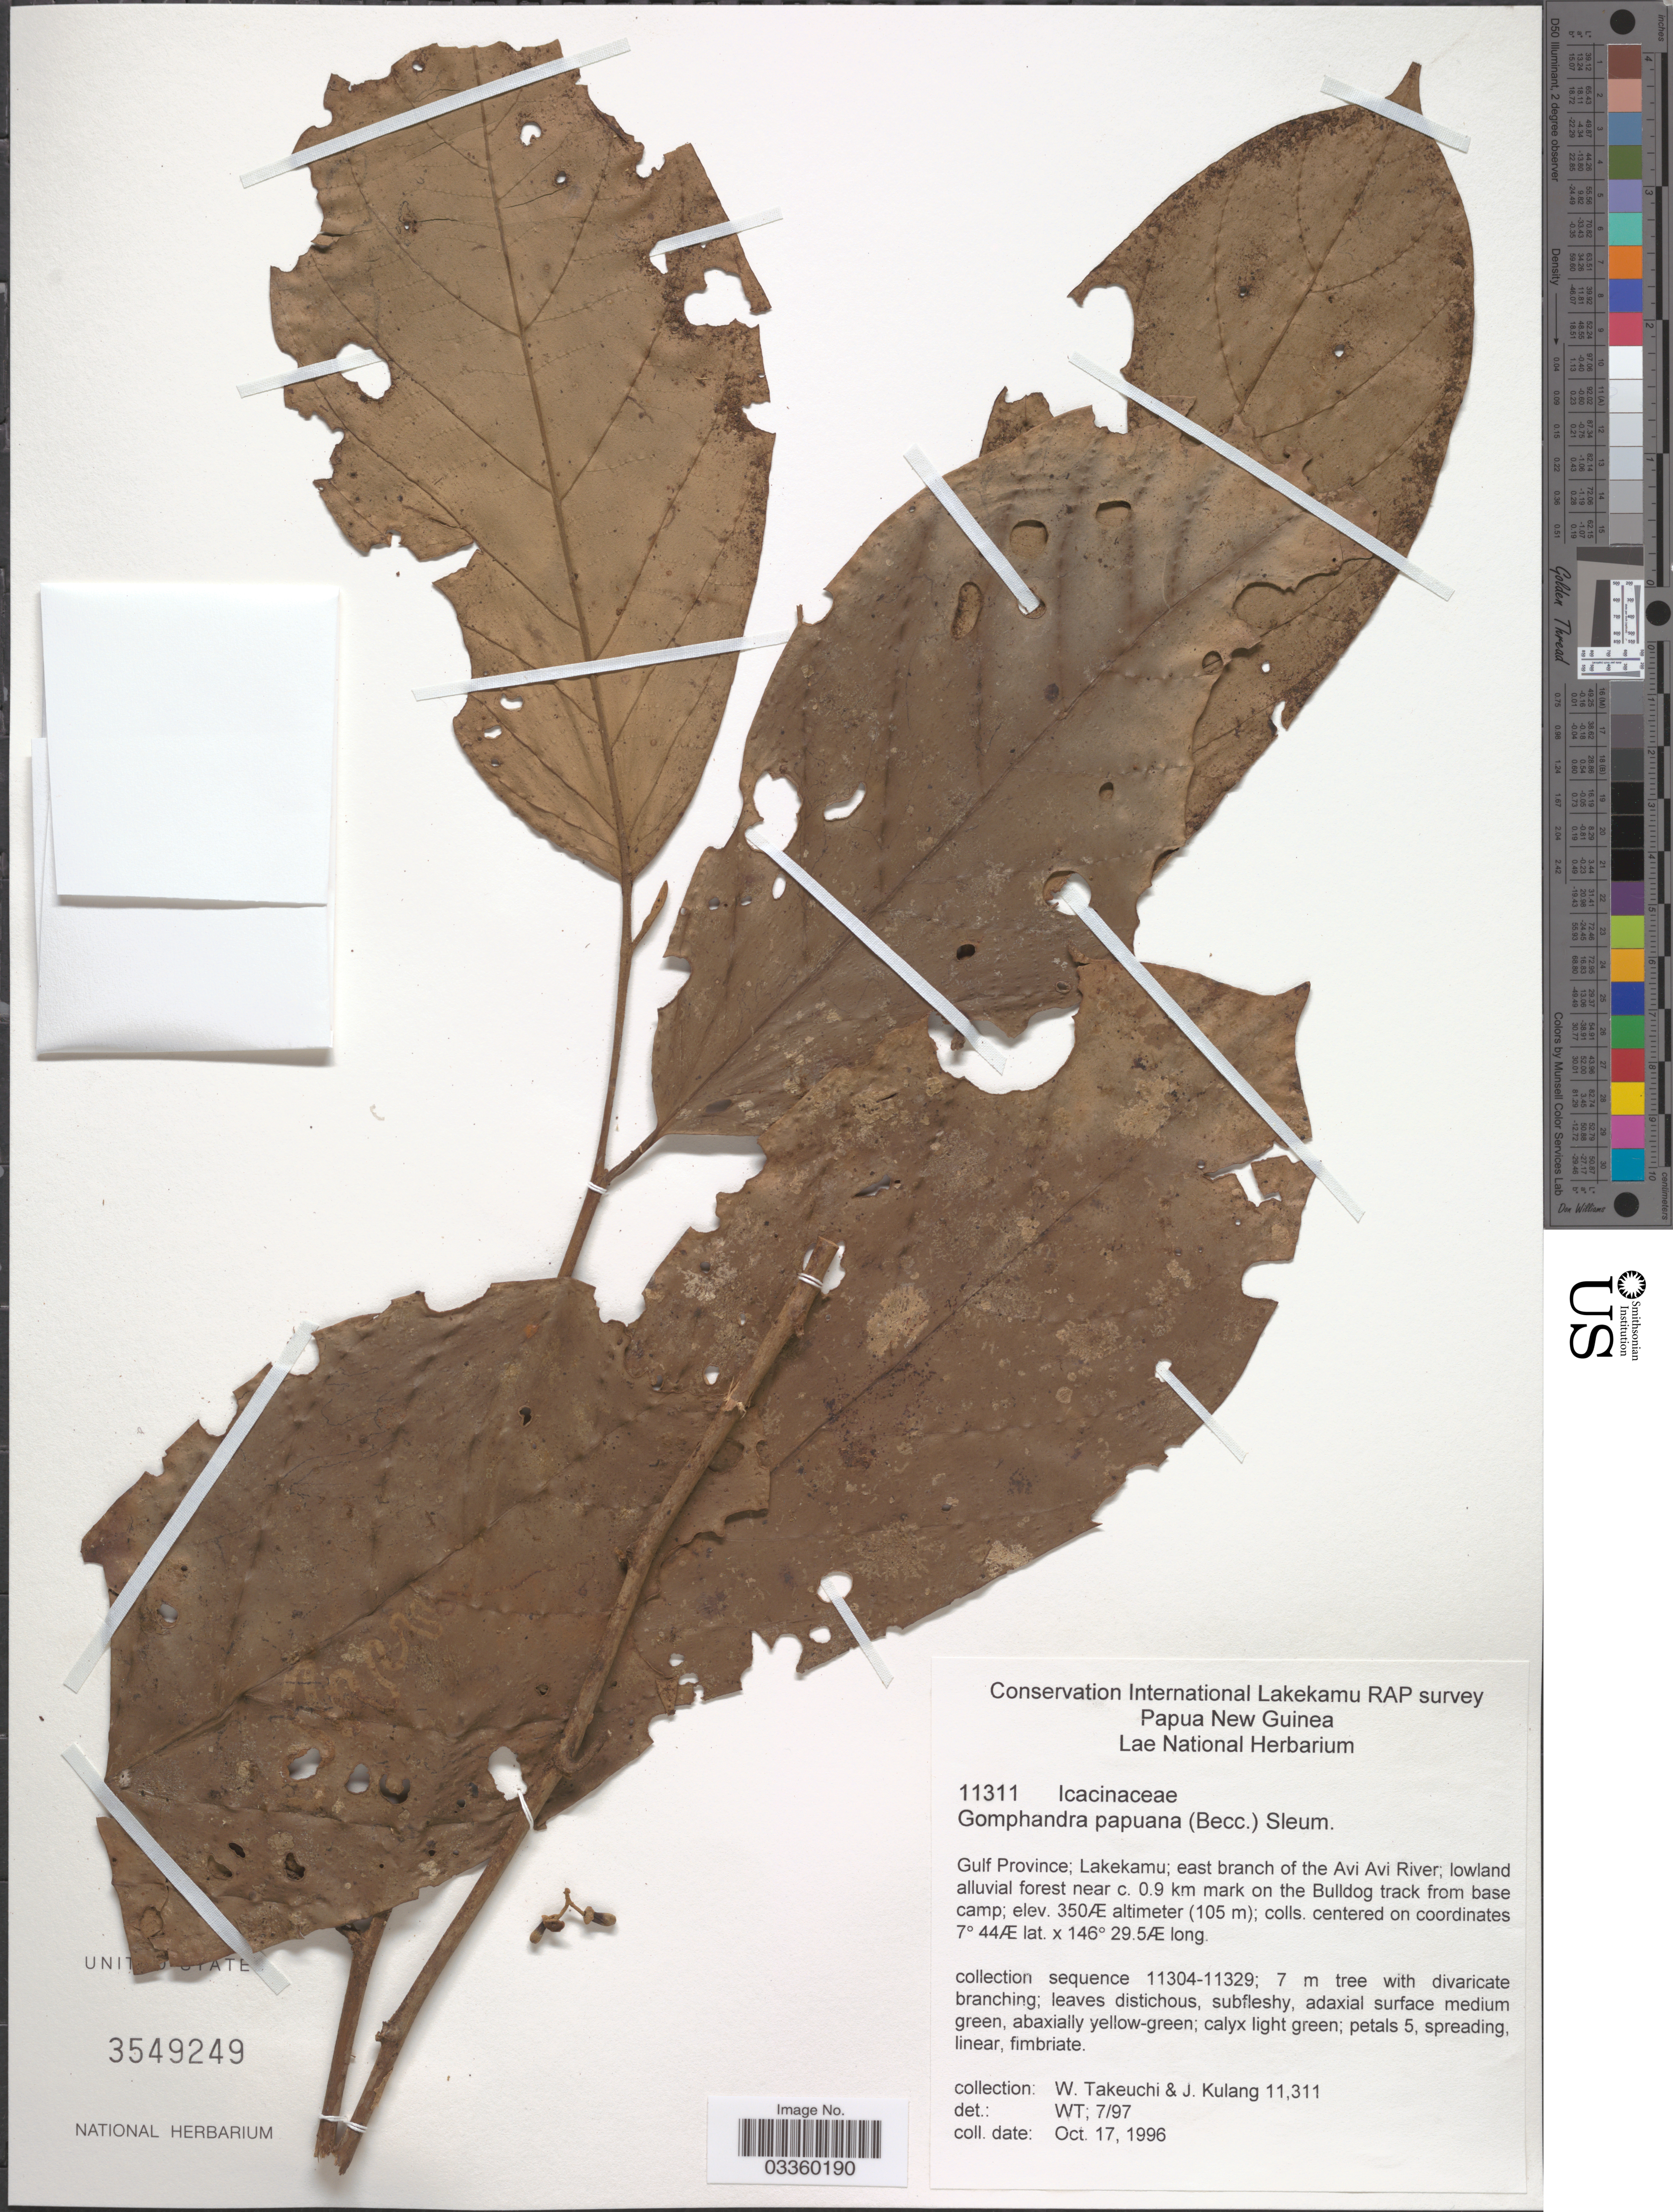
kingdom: Plantae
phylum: Tracheophyta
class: Magnoliopsida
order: Cardiopteridales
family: Stemonuraceae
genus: Gomphandra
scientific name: Gomphandra papuana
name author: (Becc.) Sleumer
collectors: W. Takeuchi & J. Kulang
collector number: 11311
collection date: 1996-10-17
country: Papua New Guinea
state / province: Gulf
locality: Lakekamu; east branch of the Avi Avi River; lowland alluvial forest near c. 0.9 km mark on the Bulldog track from base camp.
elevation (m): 105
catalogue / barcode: US 3549249